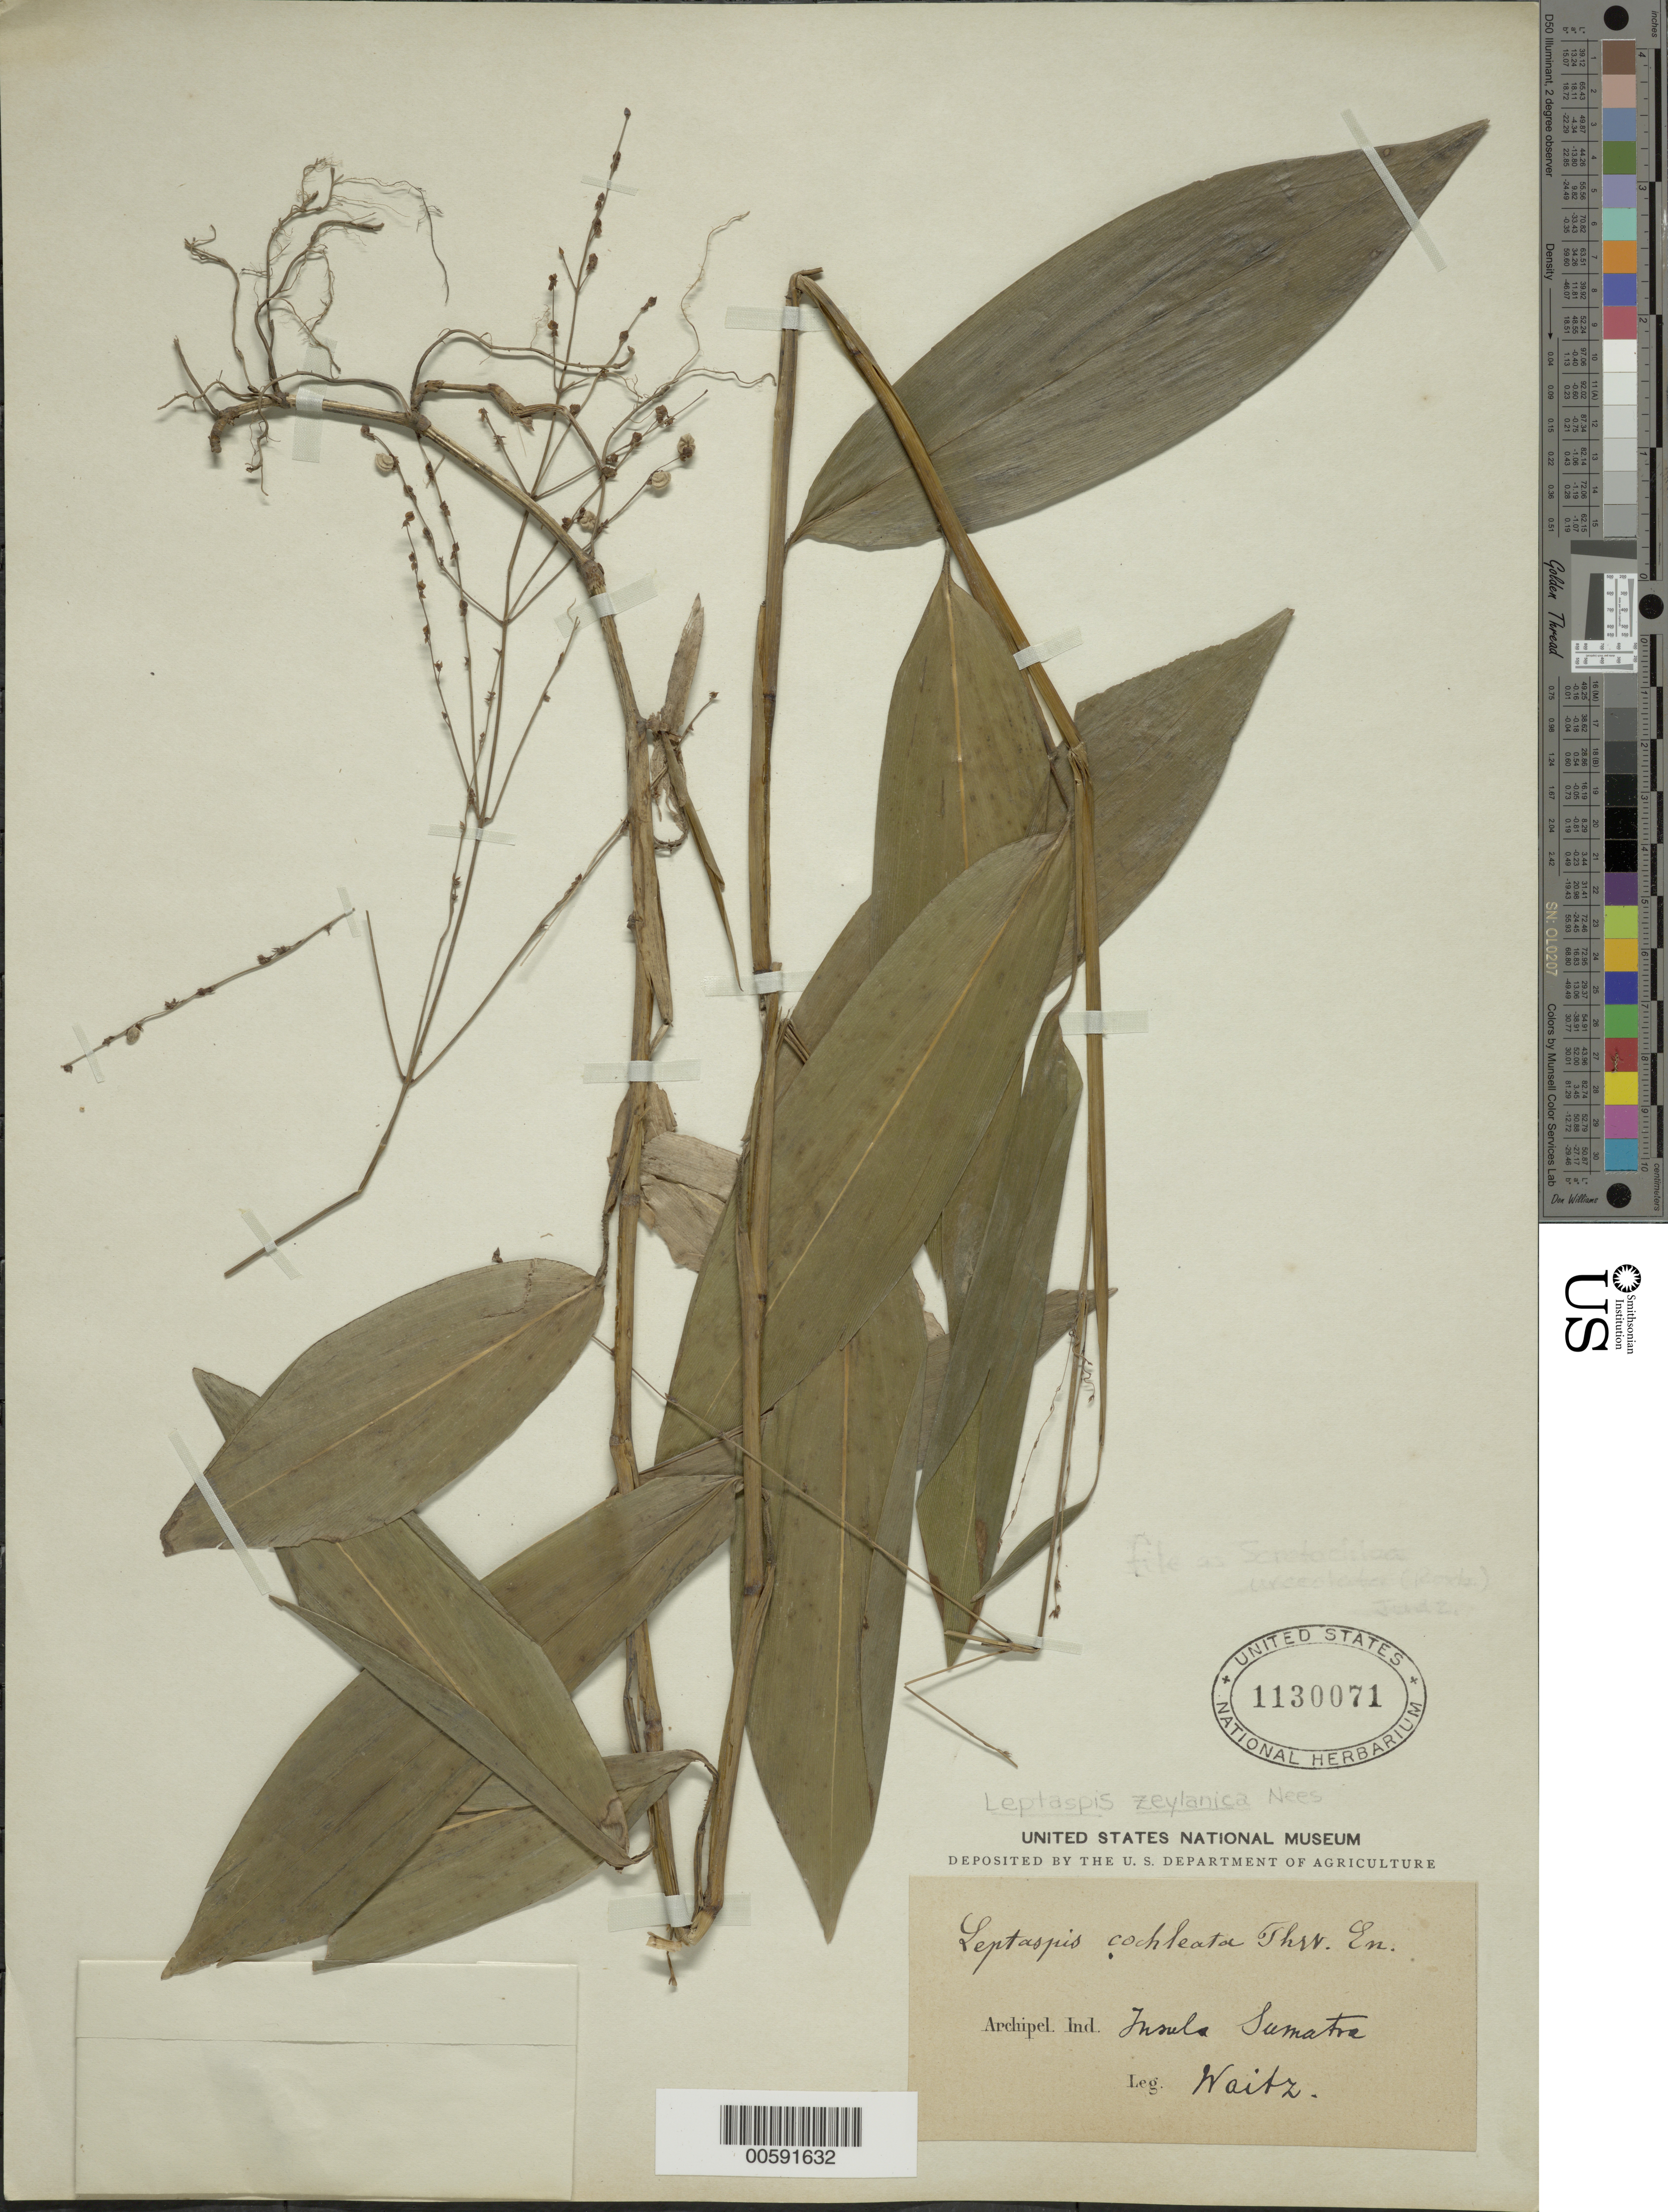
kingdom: Plantae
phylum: Tracheophyta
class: Liliopsida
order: Poales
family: Poaceae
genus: Leptaspis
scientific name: Leptaspis zeylanica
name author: Nees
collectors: -. Waitz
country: Indonesia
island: Sumatra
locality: Insula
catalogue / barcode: US 1130071